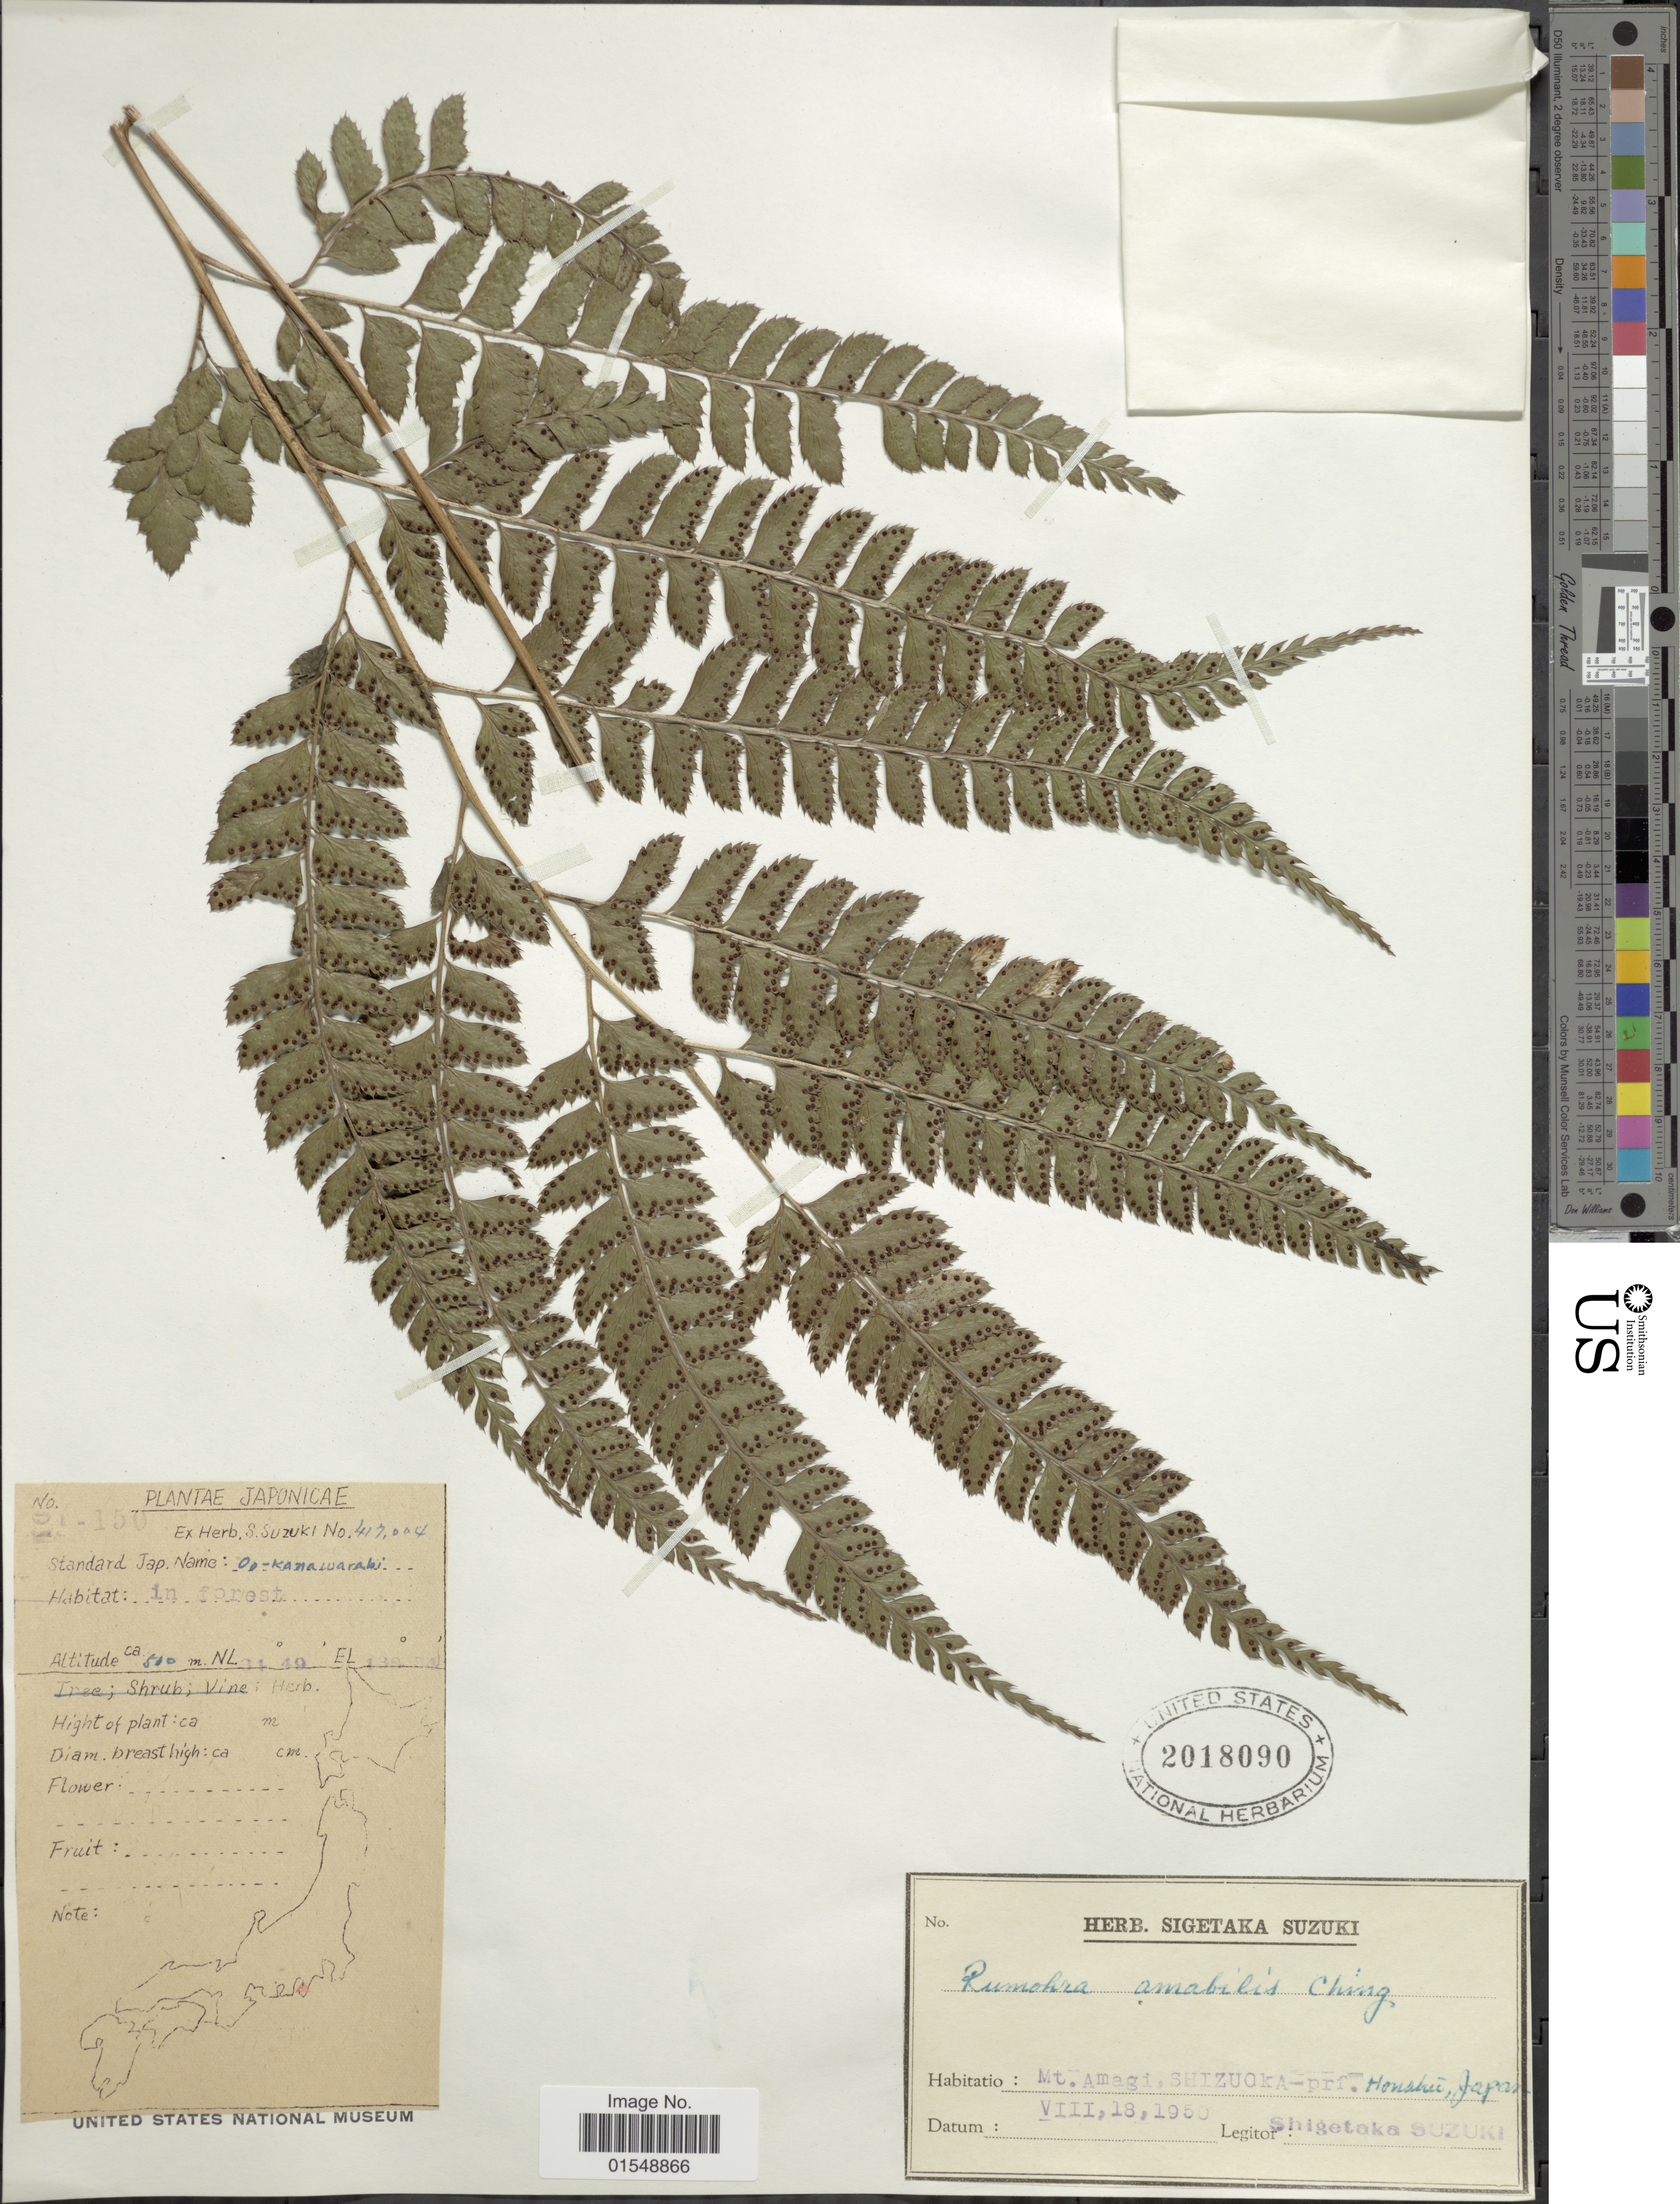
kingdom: Plantae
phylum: Tracheophyta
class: Polypodiopsida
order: Polypodiales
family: Dryopteridaceae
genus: Arachniodes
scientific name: Arachniodes amabilis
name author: (Blume) Tindale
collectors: S. Suzuki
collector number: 150 *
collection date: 1950-08-18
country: Japan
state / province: Sizuoka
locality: Mt. Amagi, Honshu, Japan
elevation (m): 500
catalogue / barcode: US 2018090